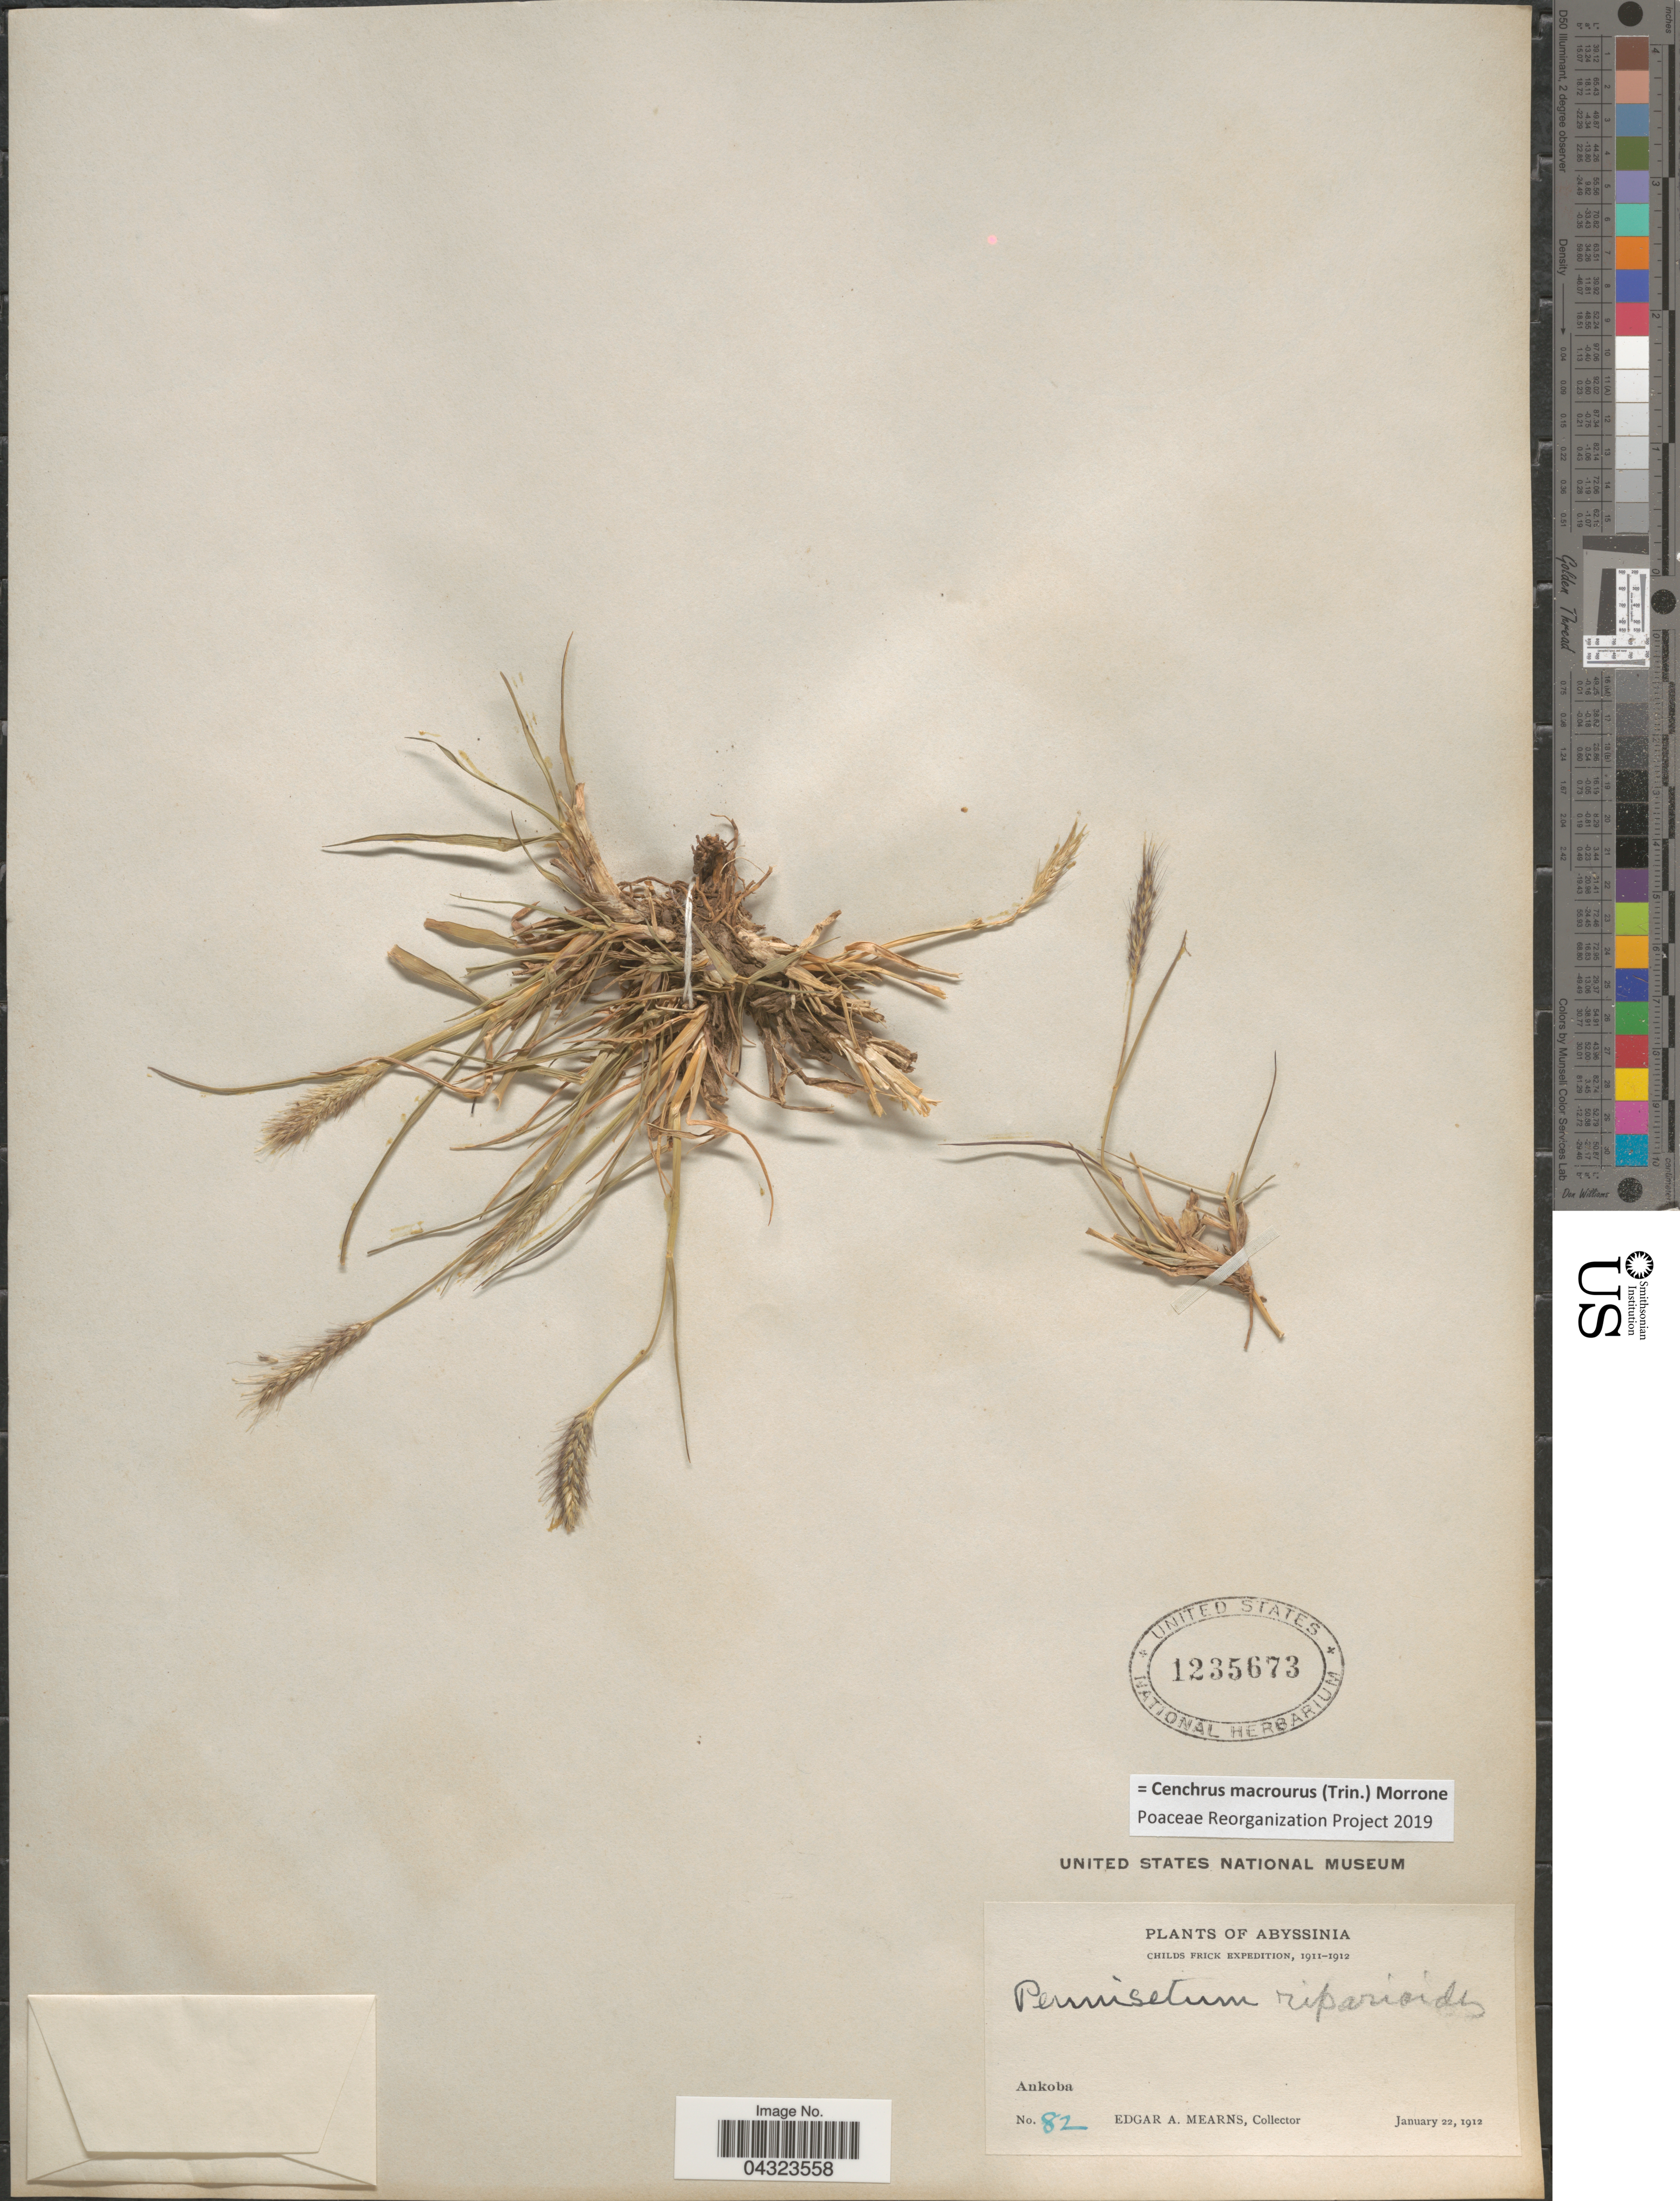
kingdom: Plantae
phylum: Tracheophyta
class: Liliopsida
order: Poales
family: Poaceae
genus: Cenchrus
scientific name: Cenchrus macrourus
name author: (Trin.) Morrone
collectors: E. A. Mearns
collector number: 82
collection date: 1912-01-22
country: Ethiopia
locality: Abyssinia. Childs Frick Expedition, 1911-1912. Ankoba.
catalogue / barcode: US 1235673